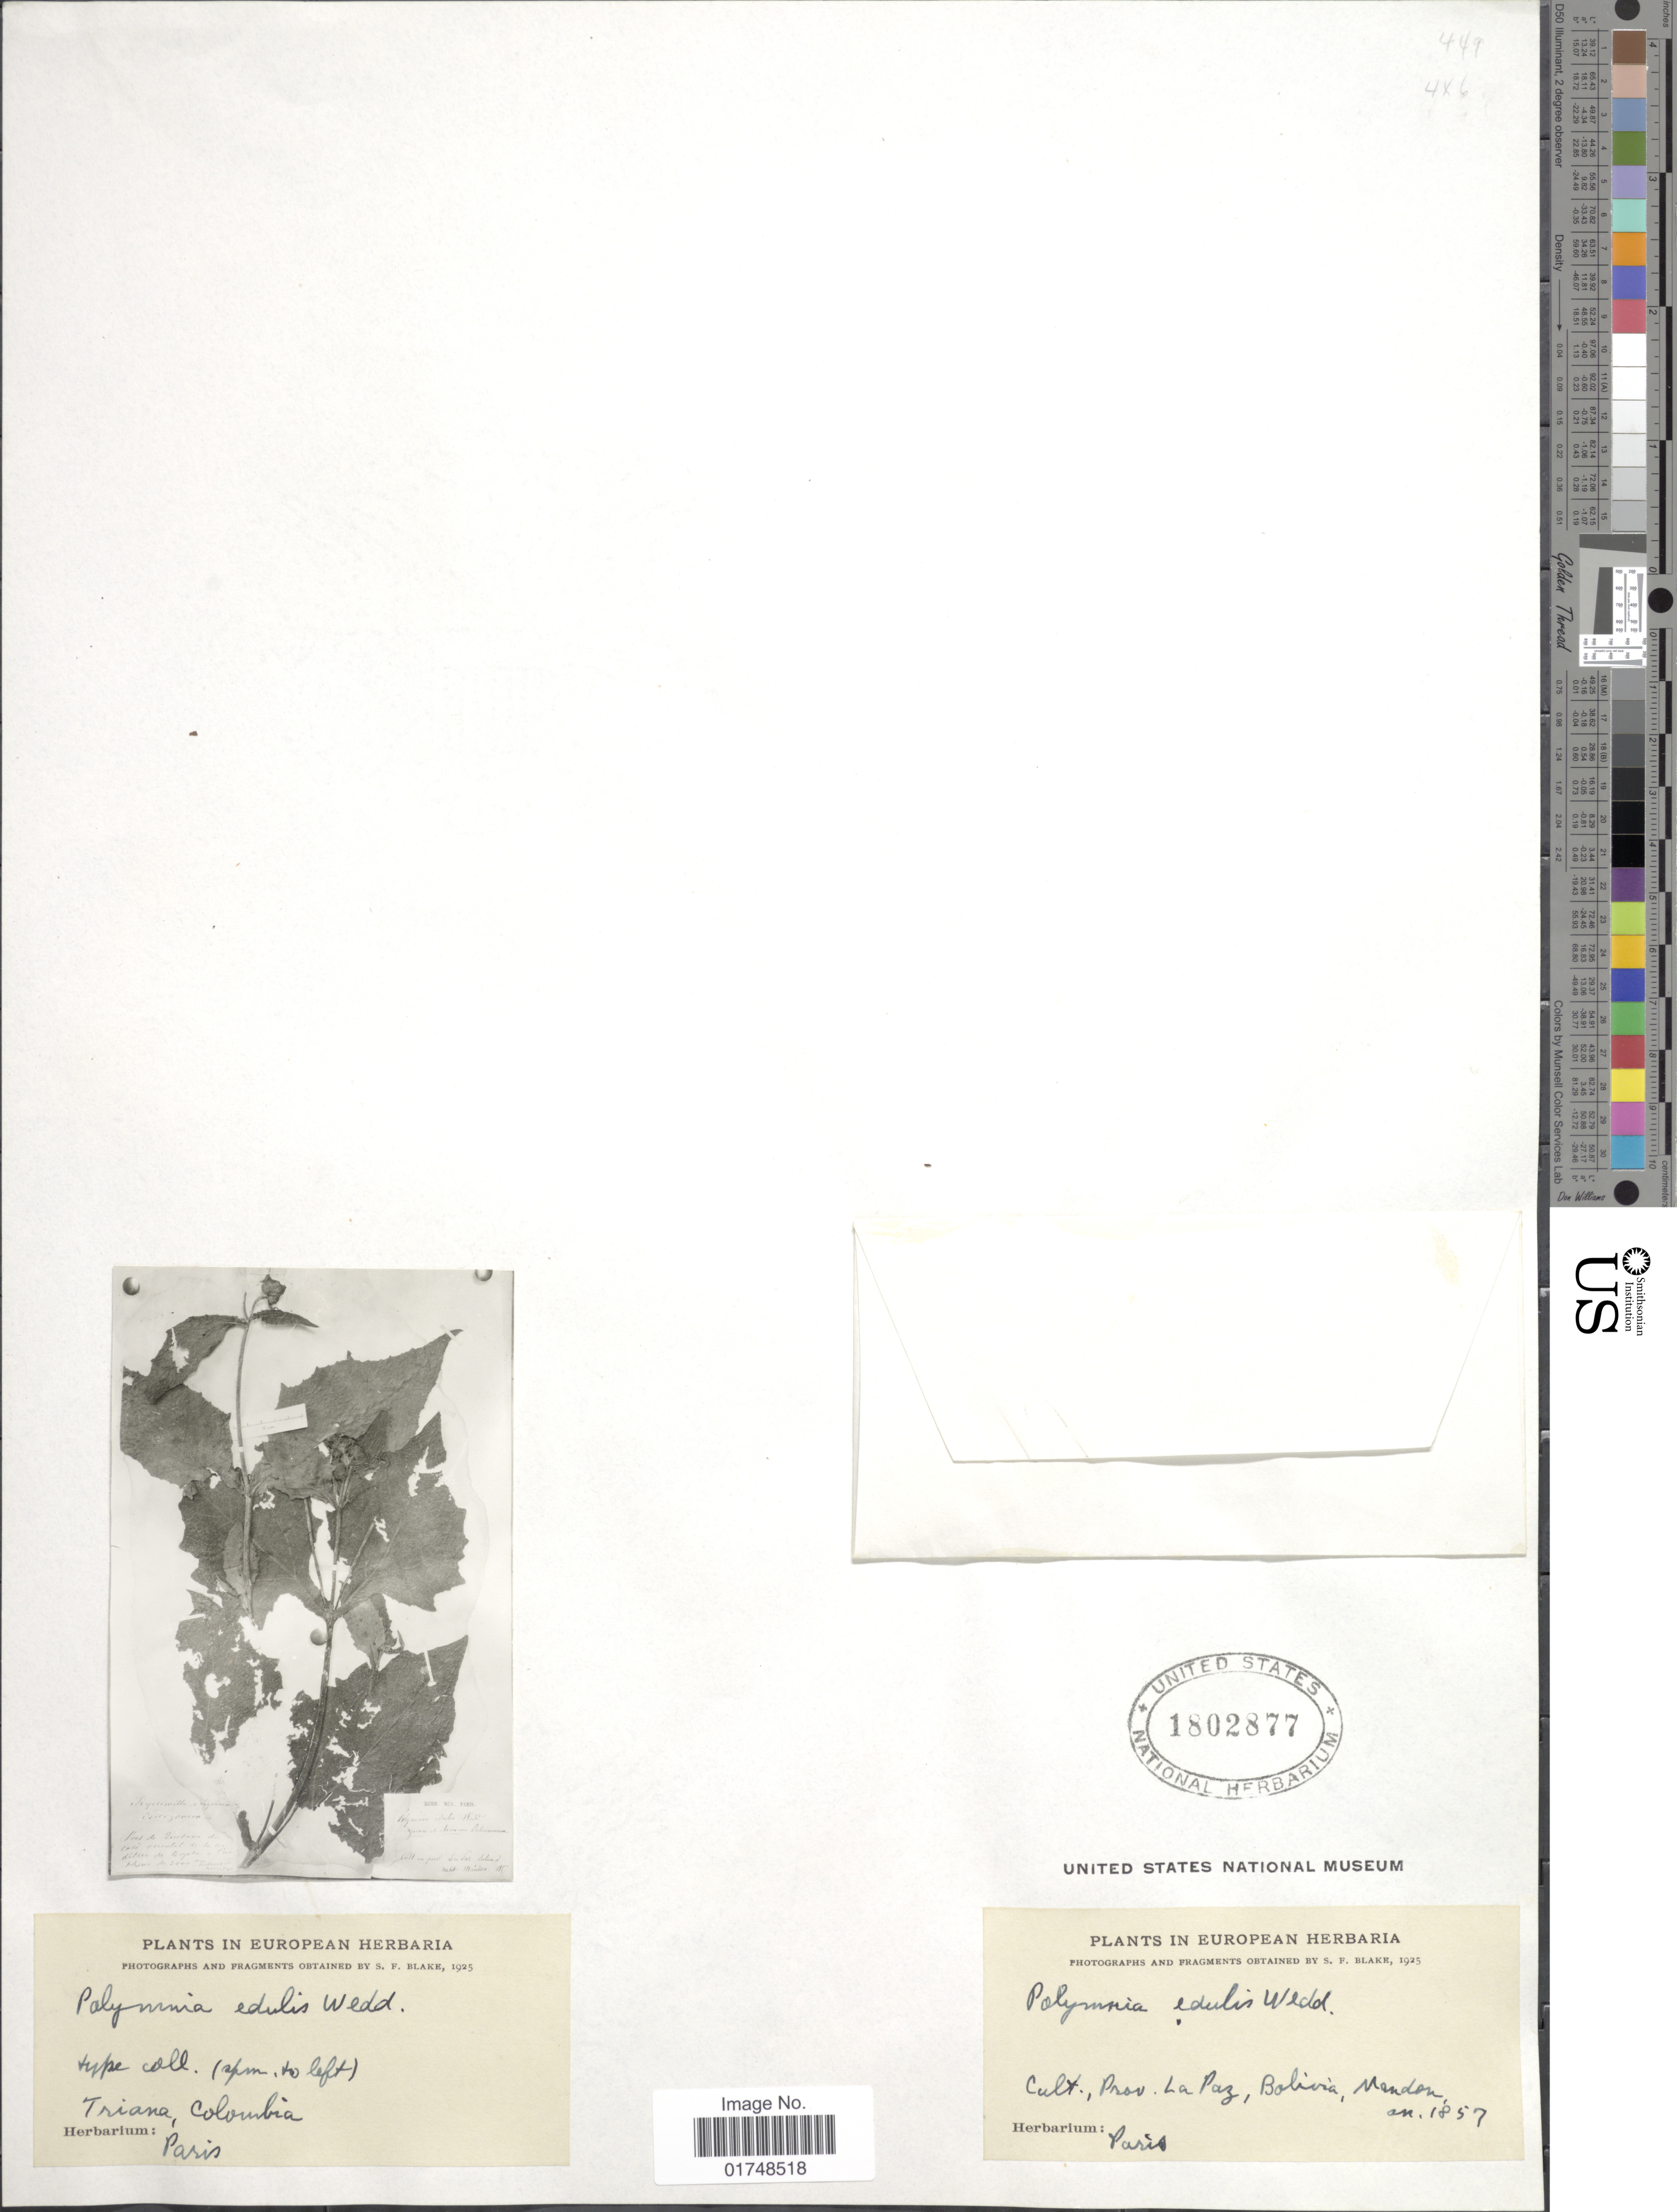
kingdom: Plantae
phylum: Tracheophyta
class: Magnoliopsida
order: Asterales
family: Asteraceae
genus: Smallanthus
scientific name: Smallanthus sonchifolias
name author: (Poepp.) H. Rob.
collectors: Mandon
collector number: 1857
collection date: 1857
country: Bolivia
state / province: La Paz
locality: Cult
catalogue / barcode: US 1802877